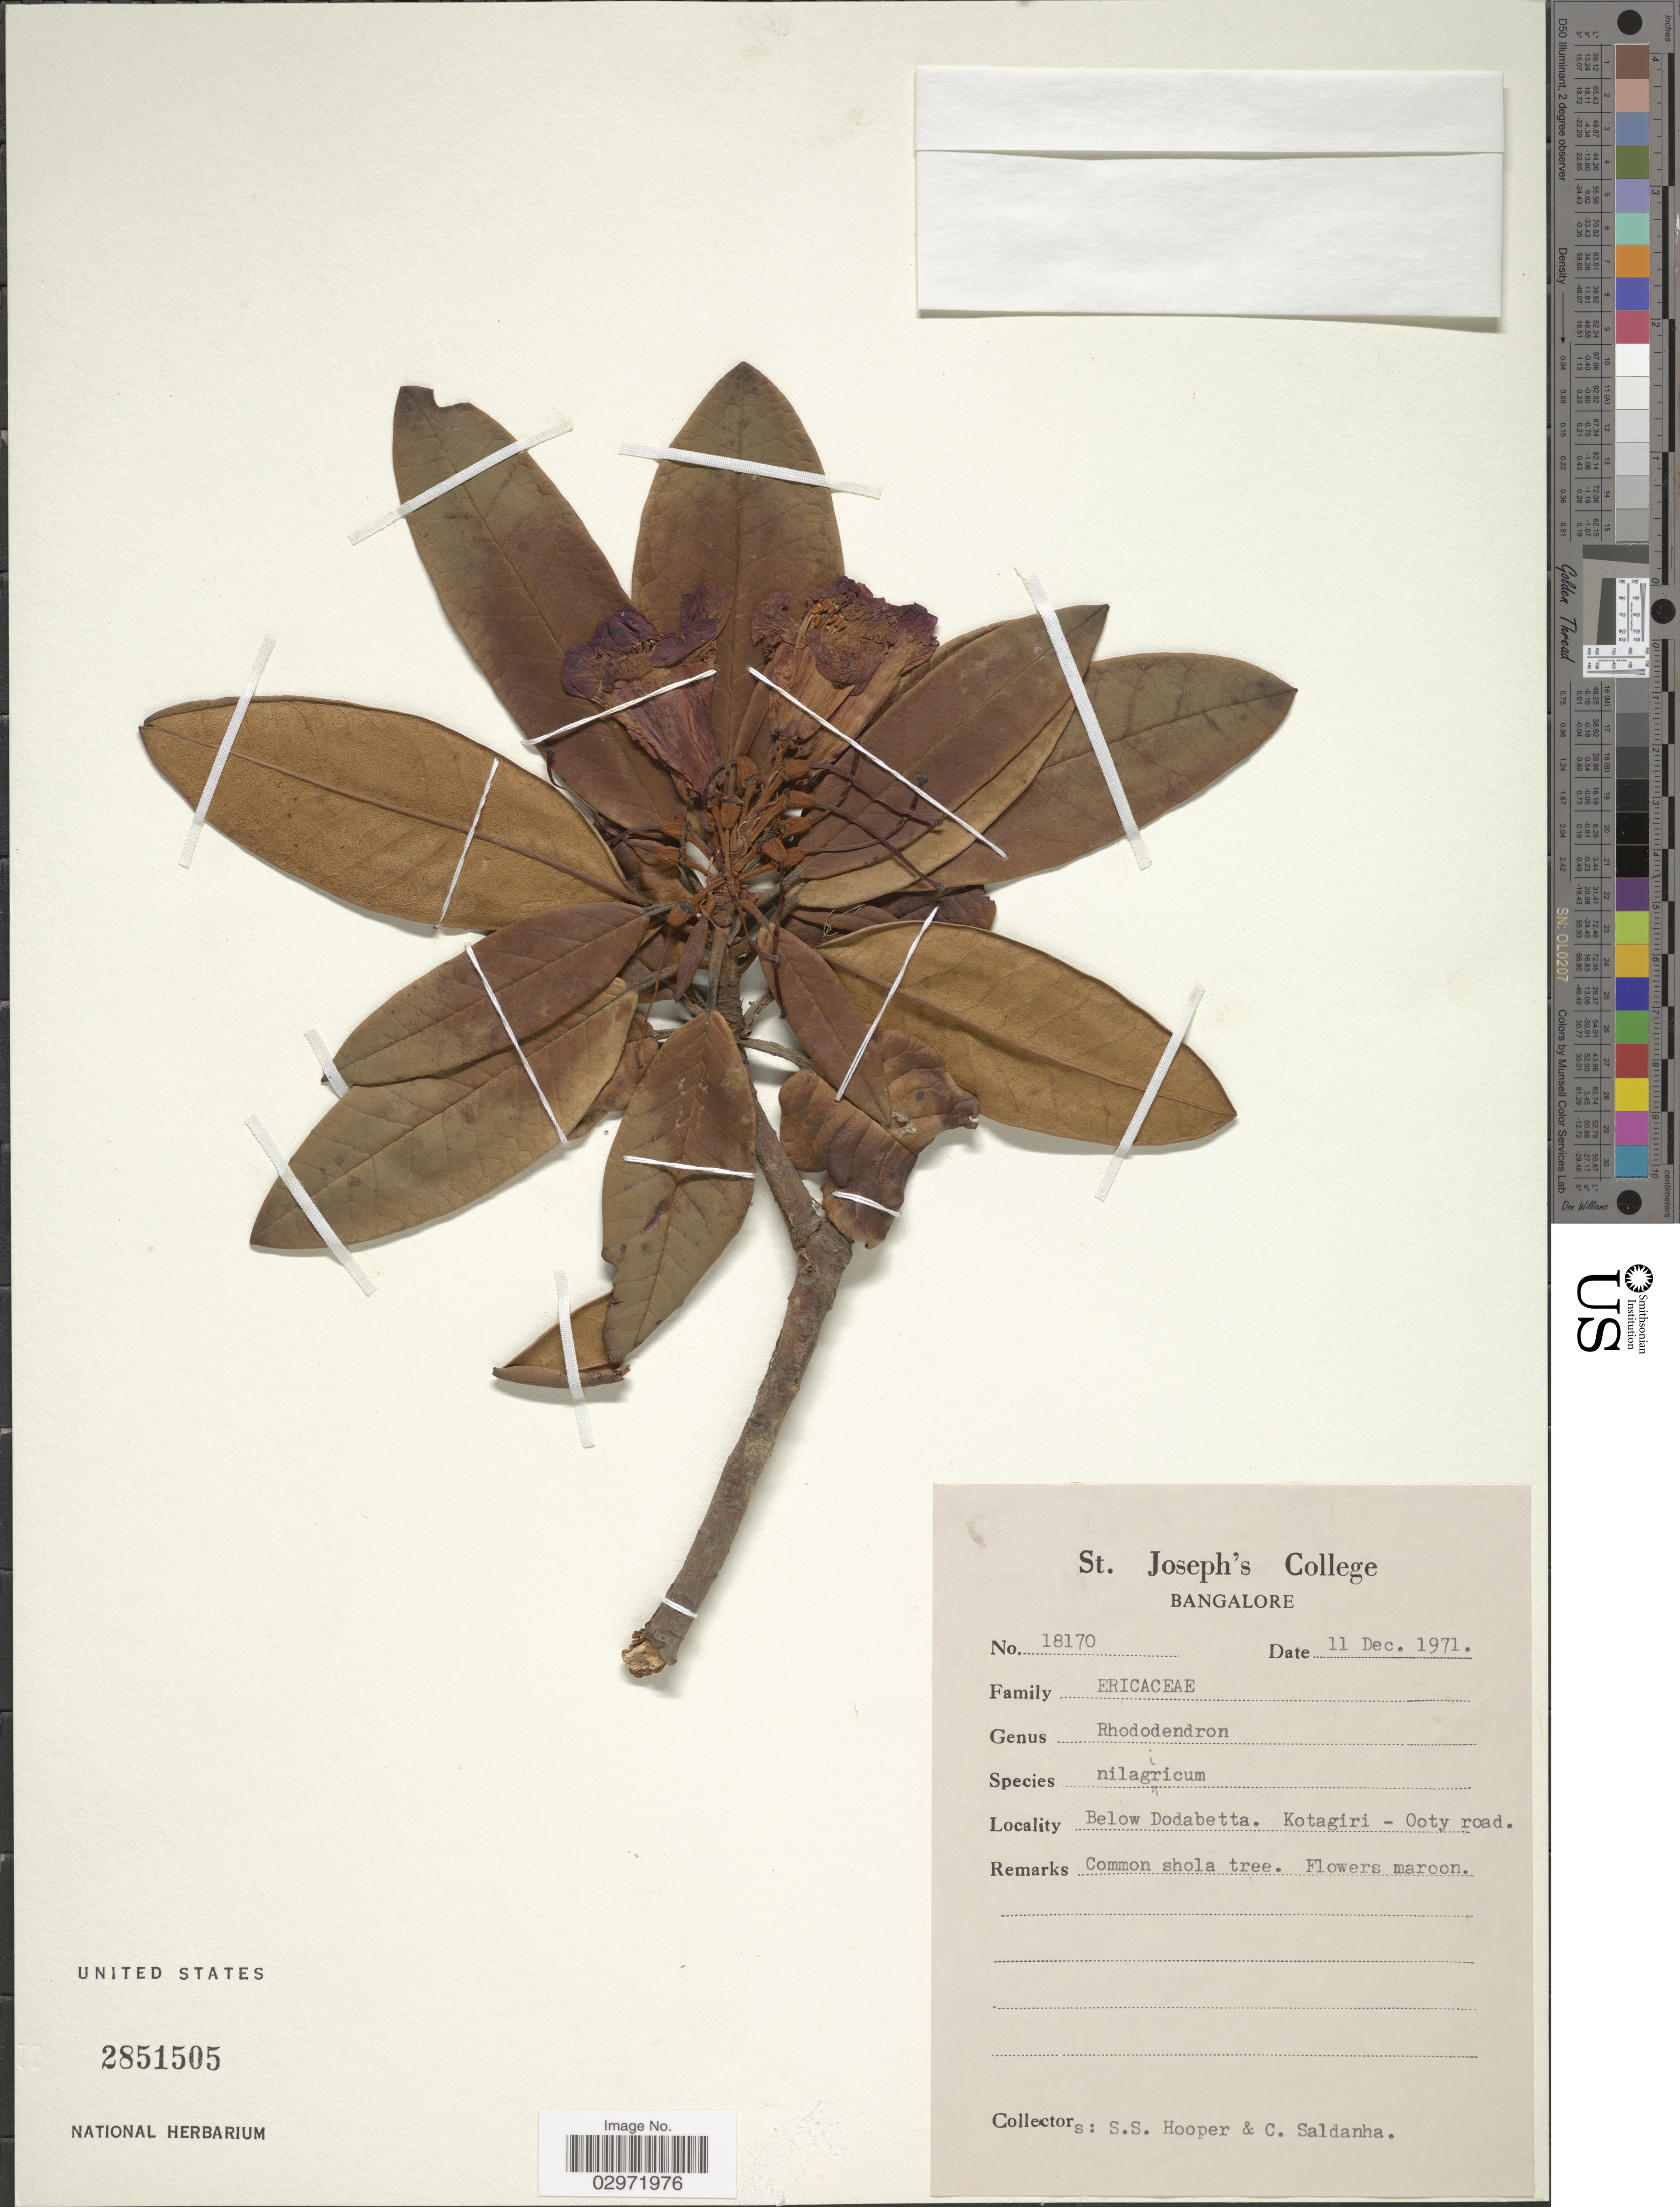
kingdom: Plantae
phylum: Tracheophyta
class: Magnoliopsida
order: Ericales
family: Ericaceae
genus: Rhododendron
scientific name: Rhododendron nilagiricum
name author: Zenker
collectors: S. S. Hooper & C. Saldanha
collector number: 18170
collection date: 1971-12-11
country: India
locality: Below Dodabetta. Kotagiri - Ooty road.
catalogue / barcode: US 2851505